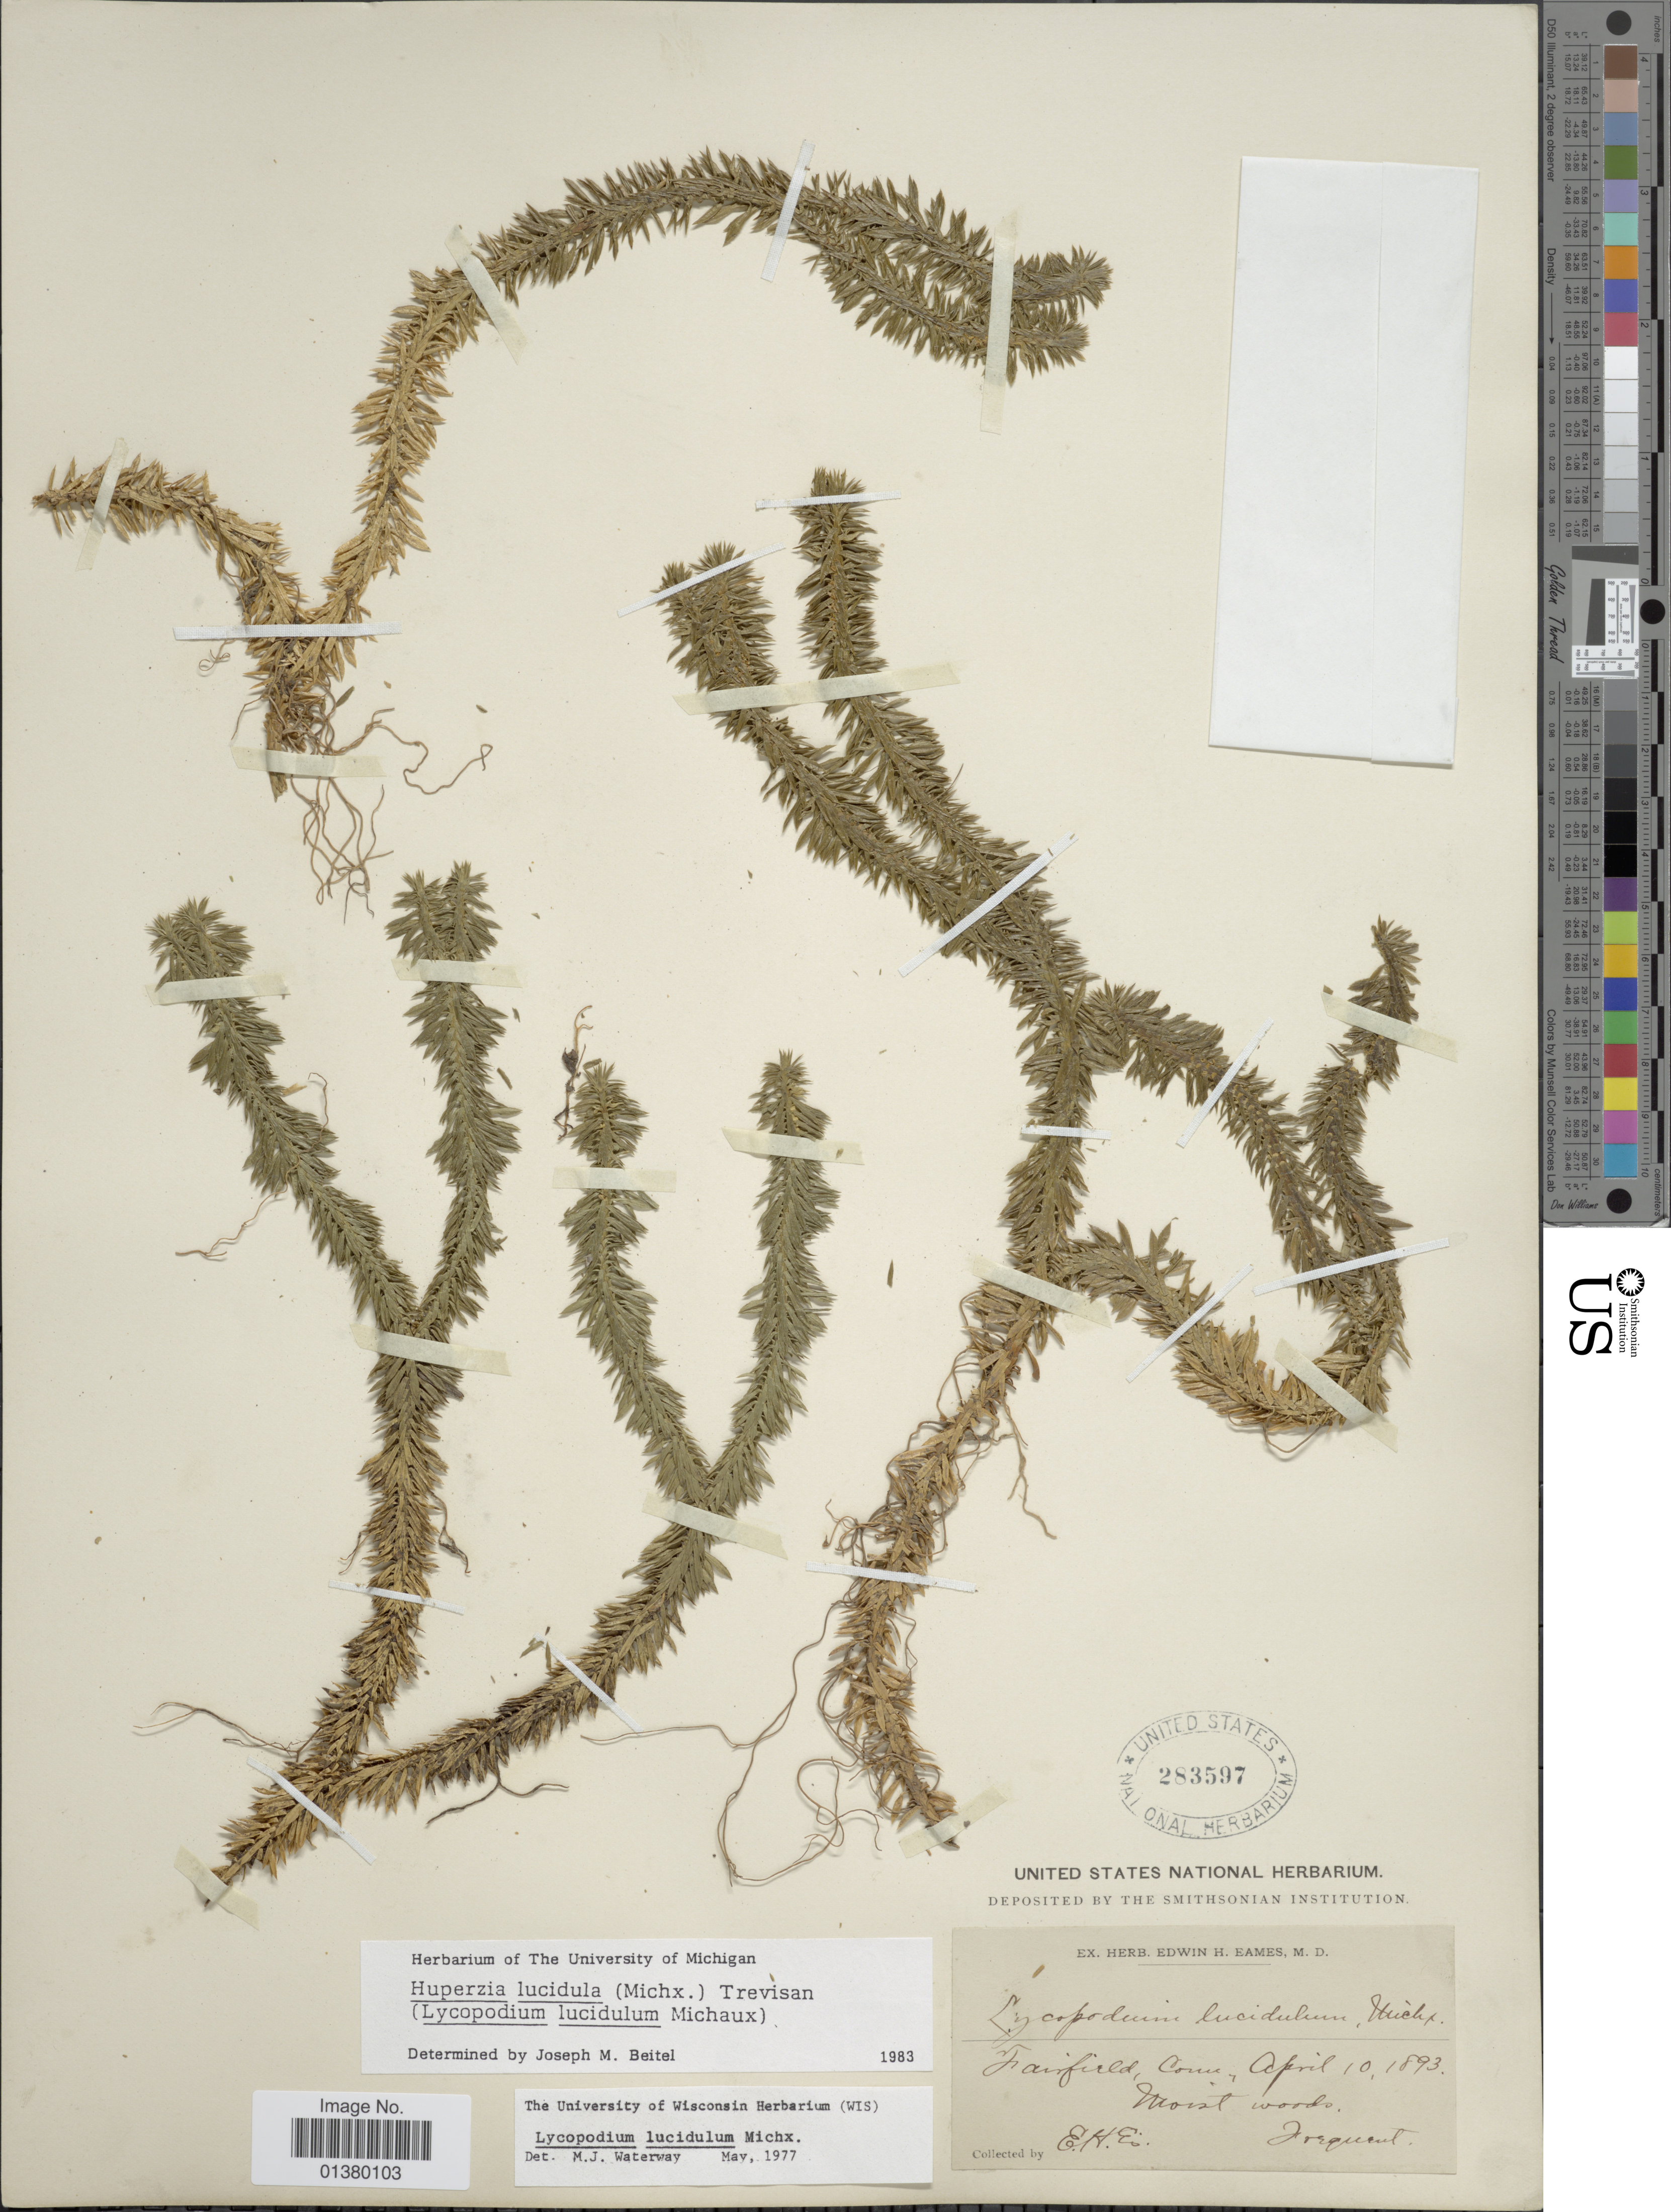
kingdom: Plantae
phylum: Tracheophyta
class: Lycopodiopsida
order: Lycopodiales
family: Lycopodiaceae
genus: Huperzia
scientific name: Huperzia lucidula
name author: (Michx.) Trevis.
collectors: E. H. Eames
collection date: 1893-04-10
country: United States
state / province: Connecticut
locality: Fairfield, Moist wood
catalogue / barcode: US 283597